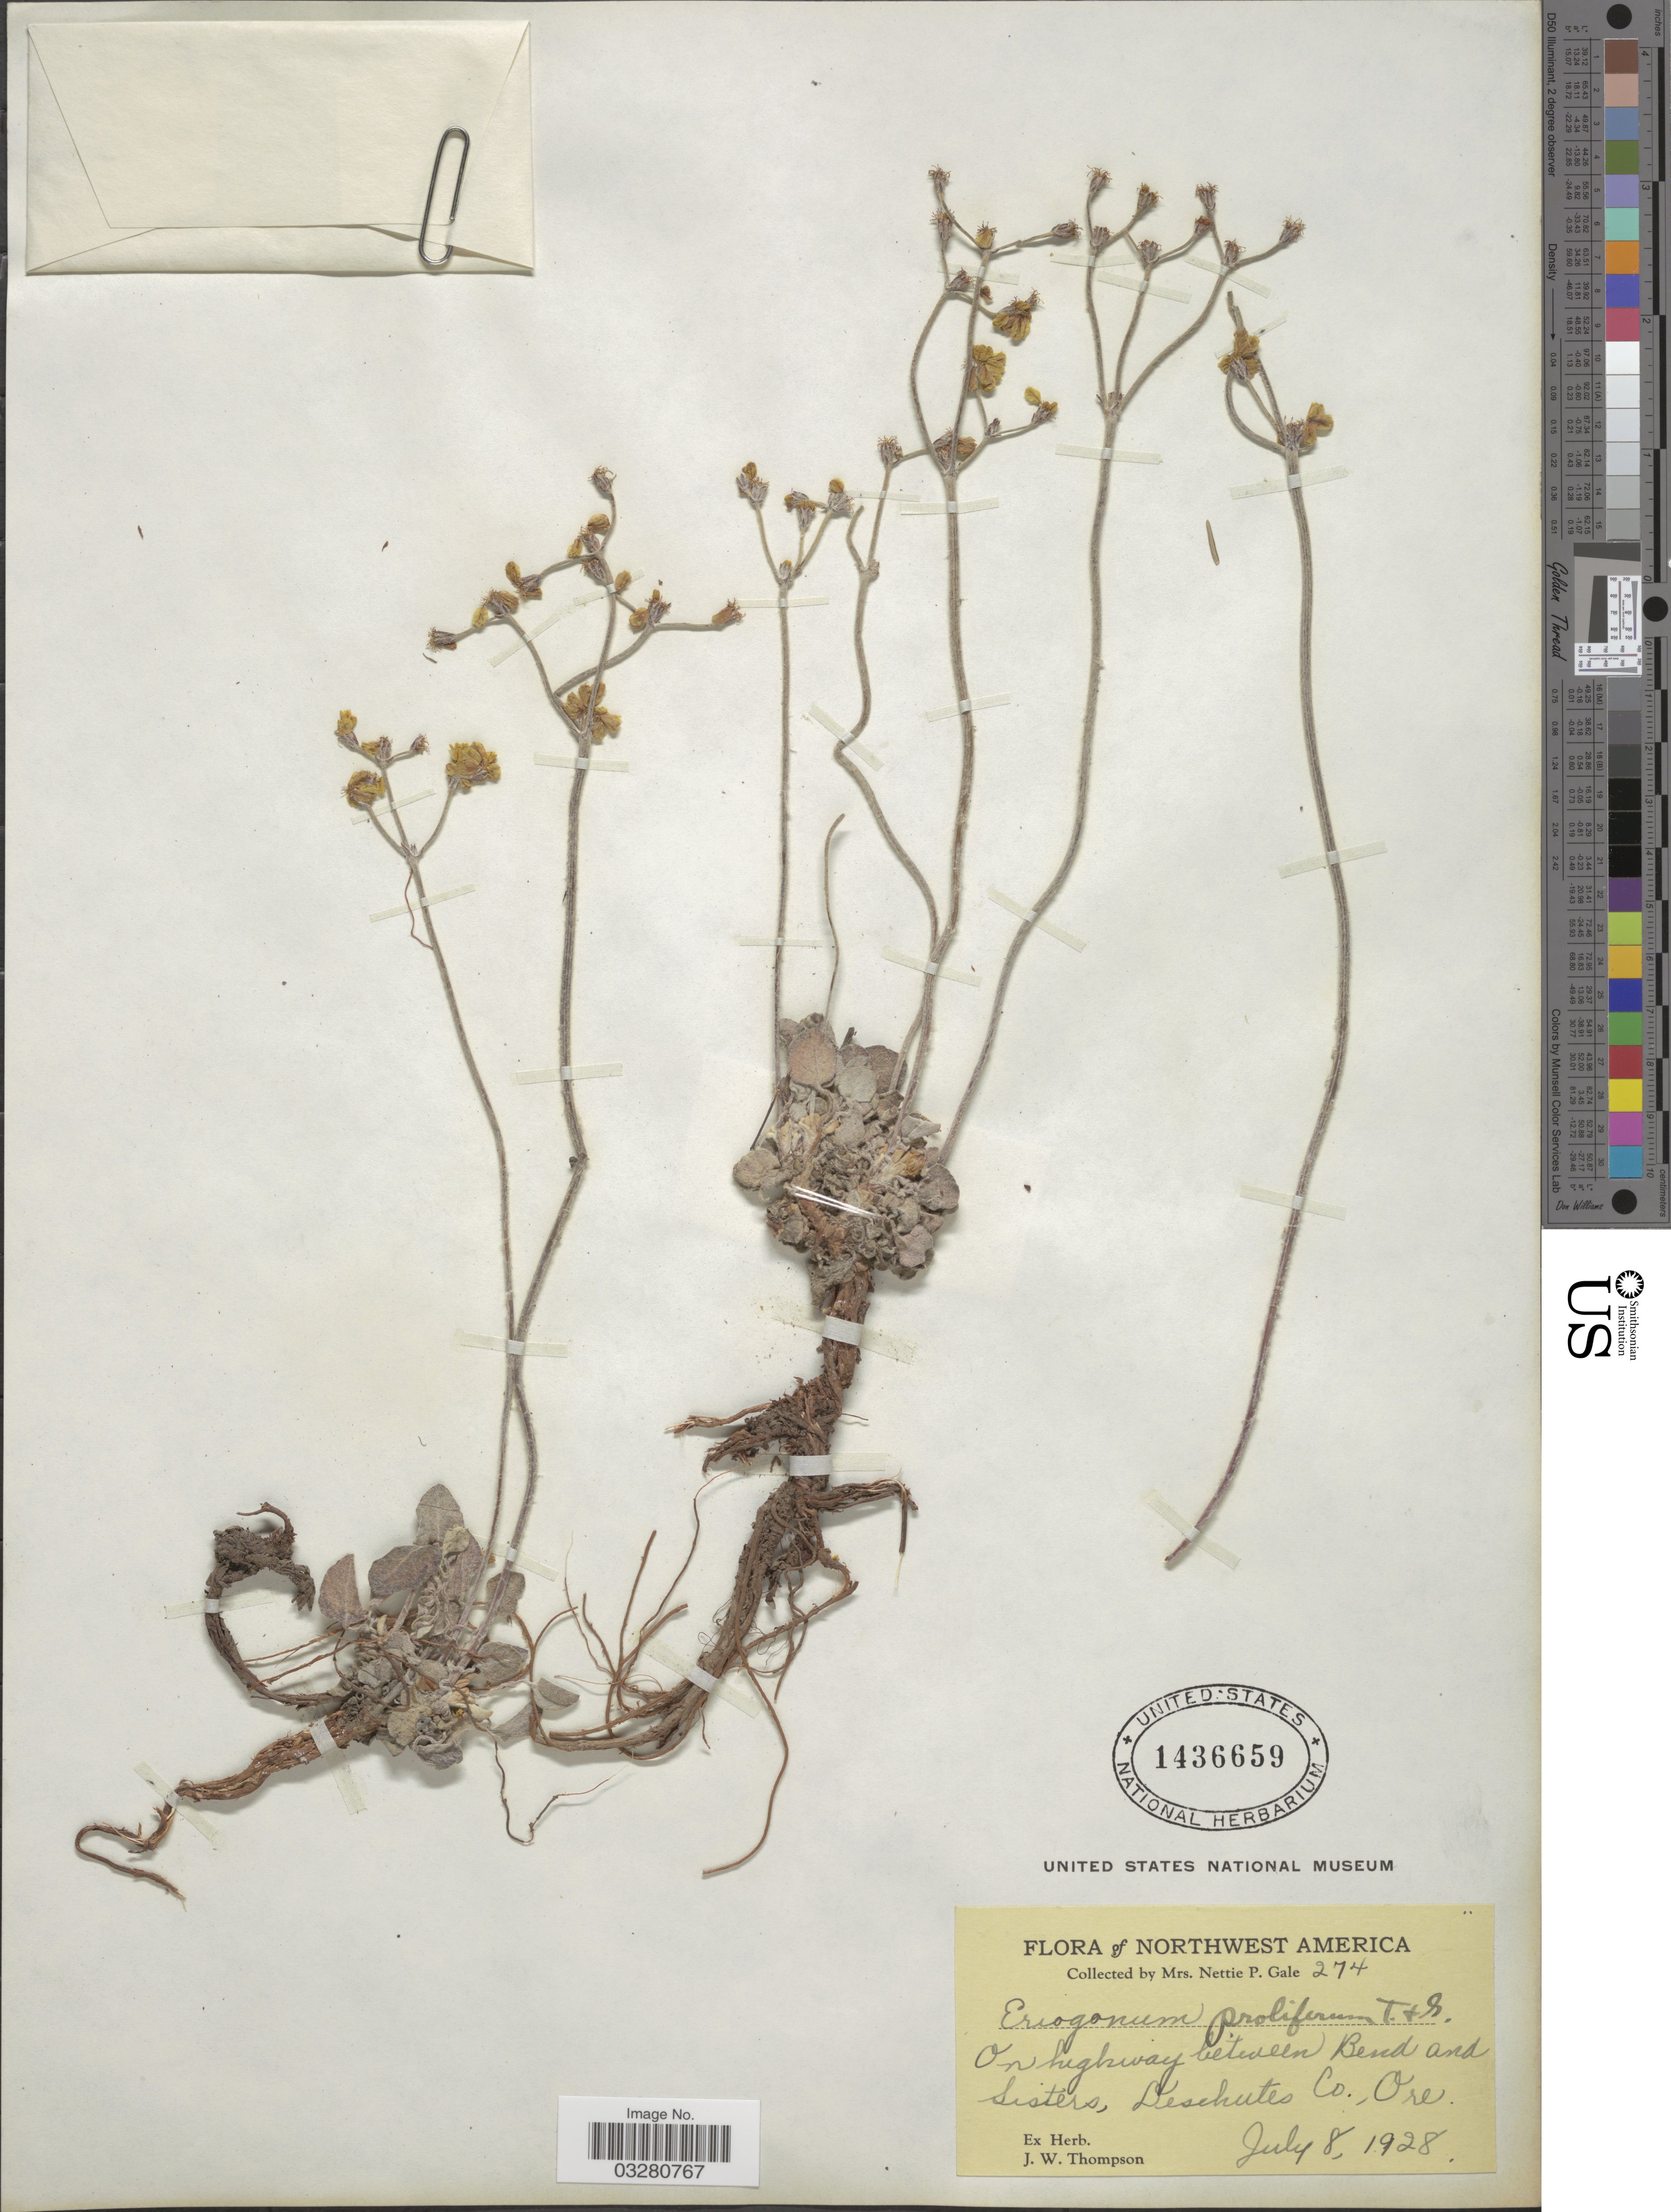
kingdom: Plantae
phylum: Tracheophyta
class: Magnoliopsida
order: Caryophyllales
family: Polygonaceae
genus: Eriogonum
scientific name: Eriogonum strictum subsp. anserinum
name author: (Greene) Munz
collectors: N. Gale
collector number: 274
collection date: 1928-07-08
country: United States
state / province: Oregon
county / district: Deschutes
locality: Northwest America. On highway between Bend and Sisters, Deschutes Co.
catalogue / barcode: US 1436659